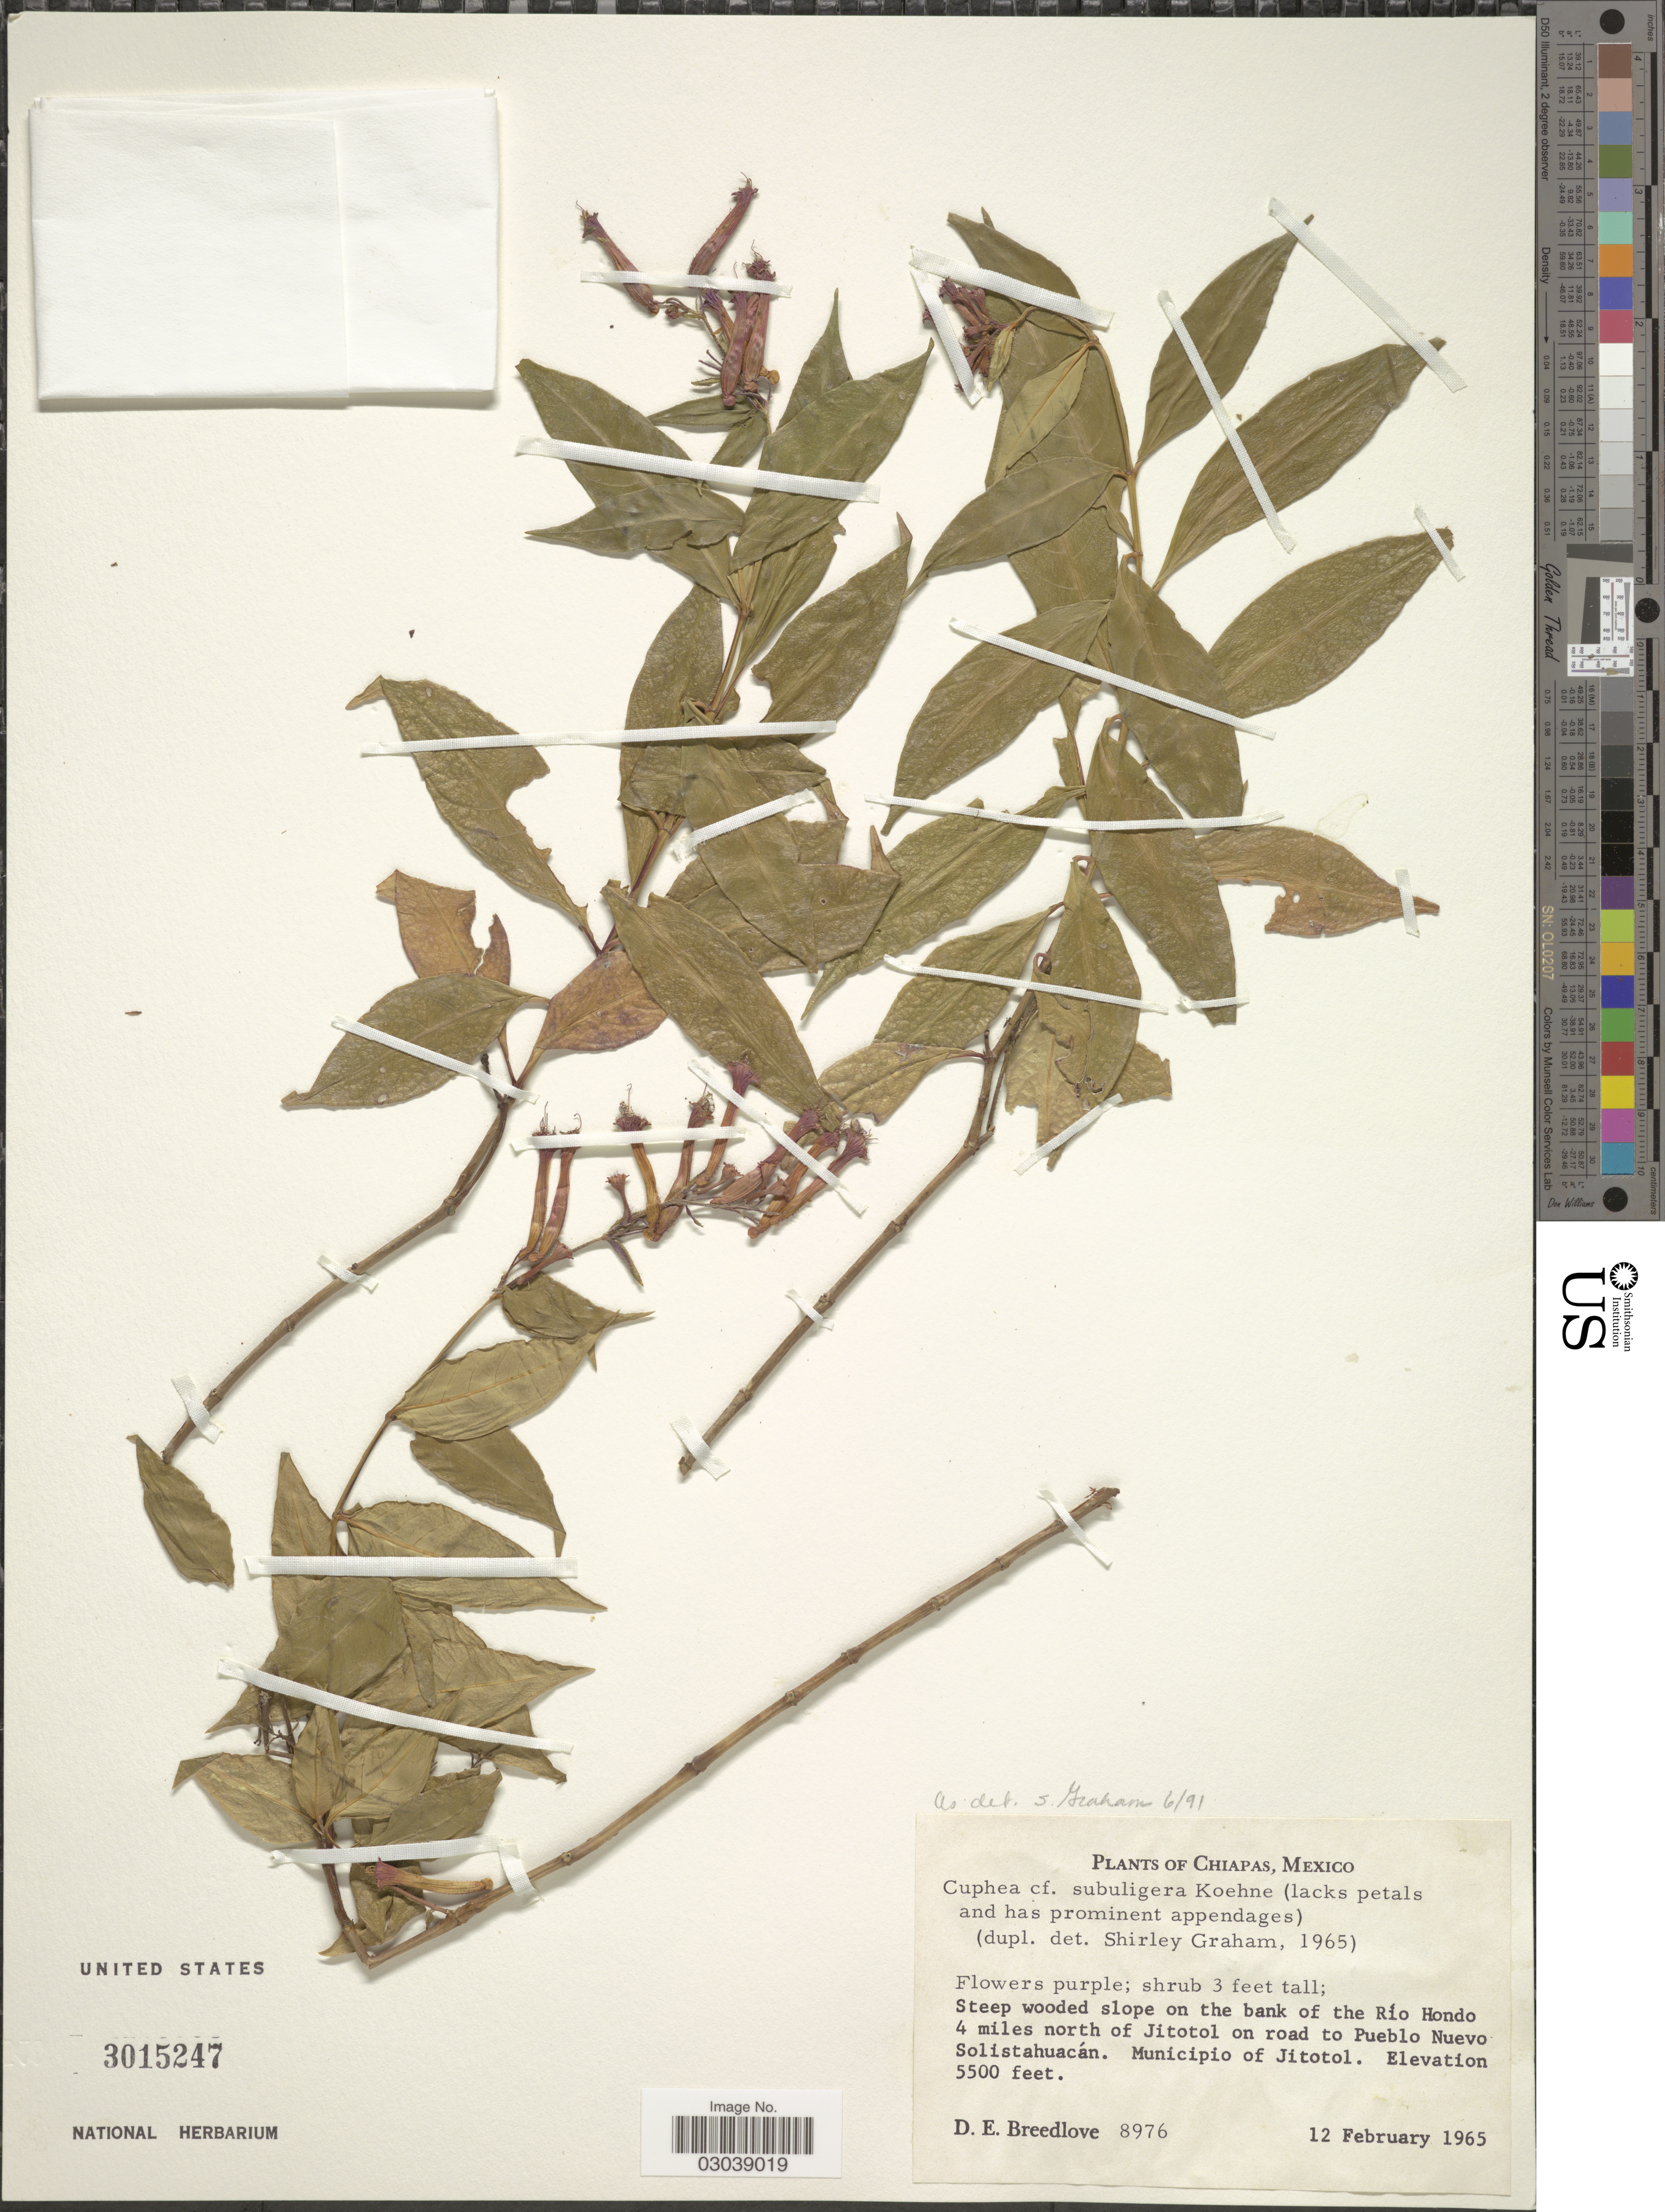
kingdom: Plantae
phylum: Tracheophyta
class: Magnoliopsida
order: Myrtales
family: Lythraceae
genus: Cuphea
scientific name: Cuphea subuligera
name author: Koehne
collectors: D. E. Breedlove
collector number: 8976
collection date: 1965-02-12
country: Mexico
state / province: Chiapas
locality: Steep wooded slope on the bank of the Río Hondo 4 miles north of Jitotol on road to Pueblo Nuevo Solistahuacán, Municipio of Jitotol.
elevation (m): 1676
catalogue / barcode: US 3015247